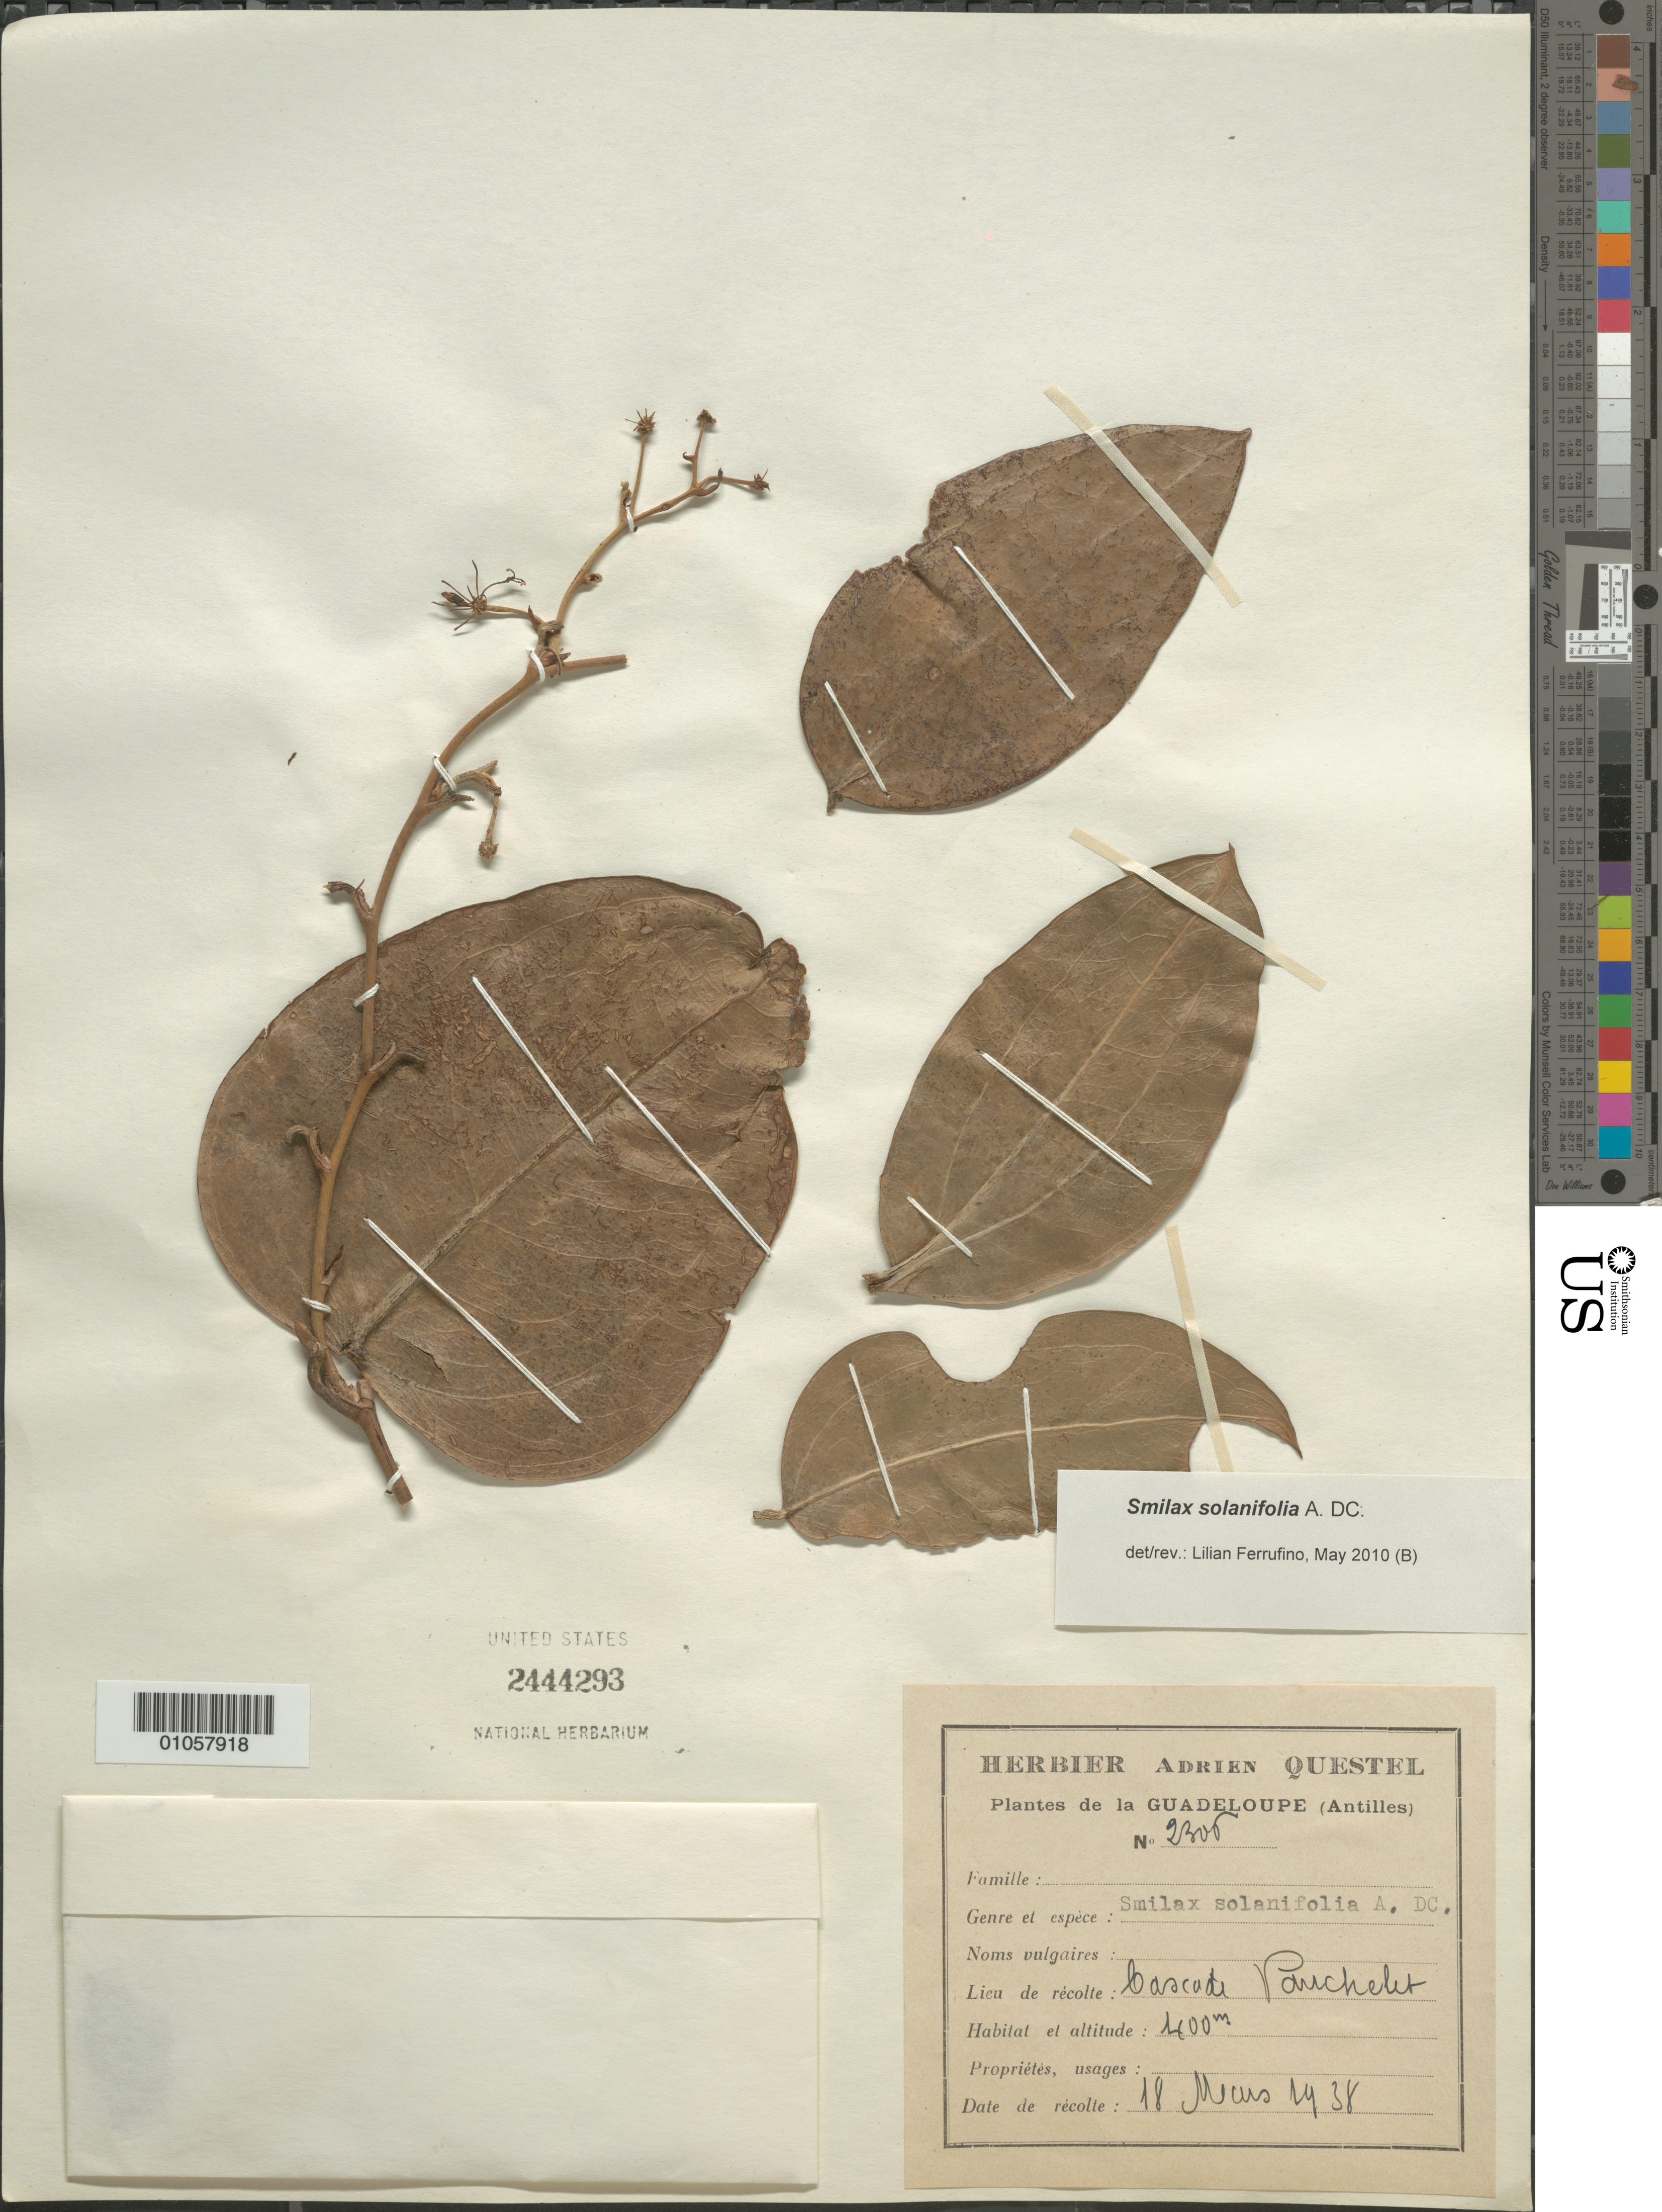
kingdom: Plantae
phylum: Tracheophyta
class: Liliopsida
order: Liliales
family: Smilacaceae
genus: Smilax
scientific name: Smilax guianensis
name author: Vitman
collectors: A. Questel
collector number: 2306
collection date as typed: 18 Mar 1938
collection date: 1938-03-18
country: Guadeloupe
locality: Cascade Panchelet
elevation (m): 400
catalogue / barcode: US 2444293